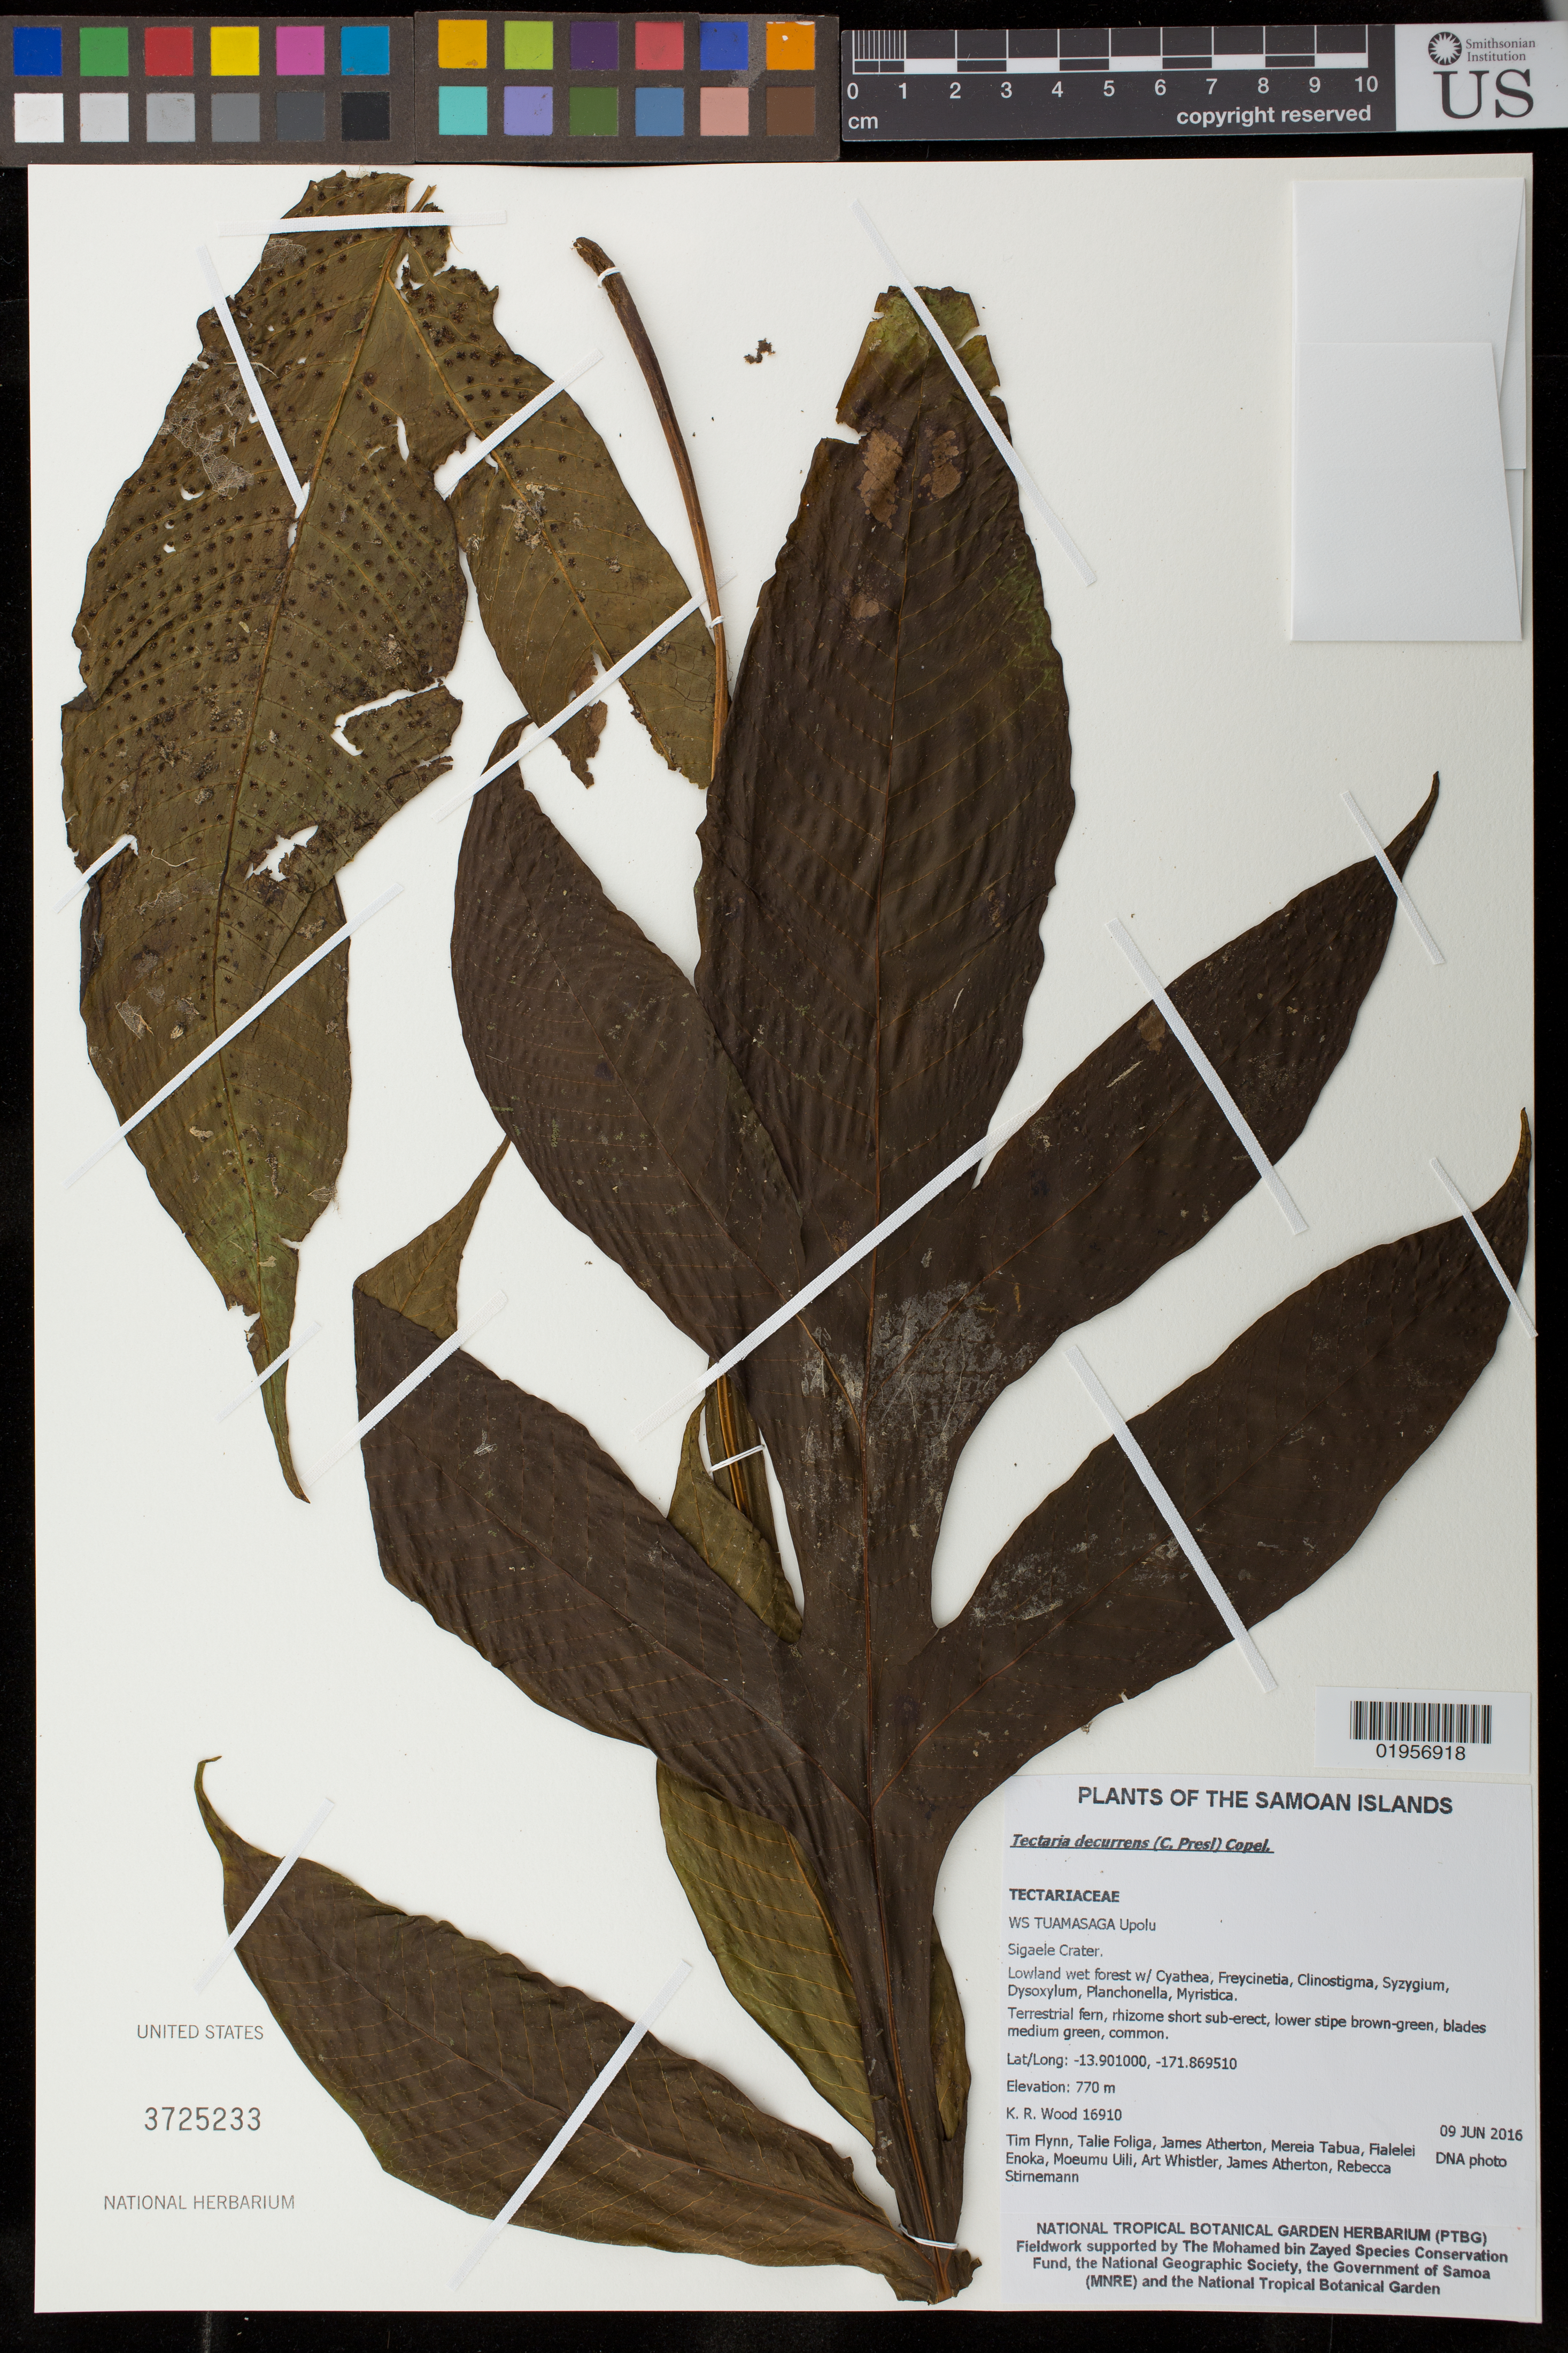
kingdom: Plantae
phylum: Tracheophyta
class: Polypodiopsida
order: Polypodiales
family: Tectariaceae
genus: Tectaria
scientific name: Tectaria dissecta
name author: (G. Forst.) Lellinger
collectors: K. R. Wood, T. W. Flynn, T. Foliga, J. Atherton, M. Tabua, F. Enoka, M. Uili & A. Whistler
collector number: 16910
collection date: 2016-06-09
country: Samoa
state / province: Tuamasaga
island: Upolu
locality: Upolu, Sigaele Crater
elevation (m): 770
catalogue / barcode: US 3725233